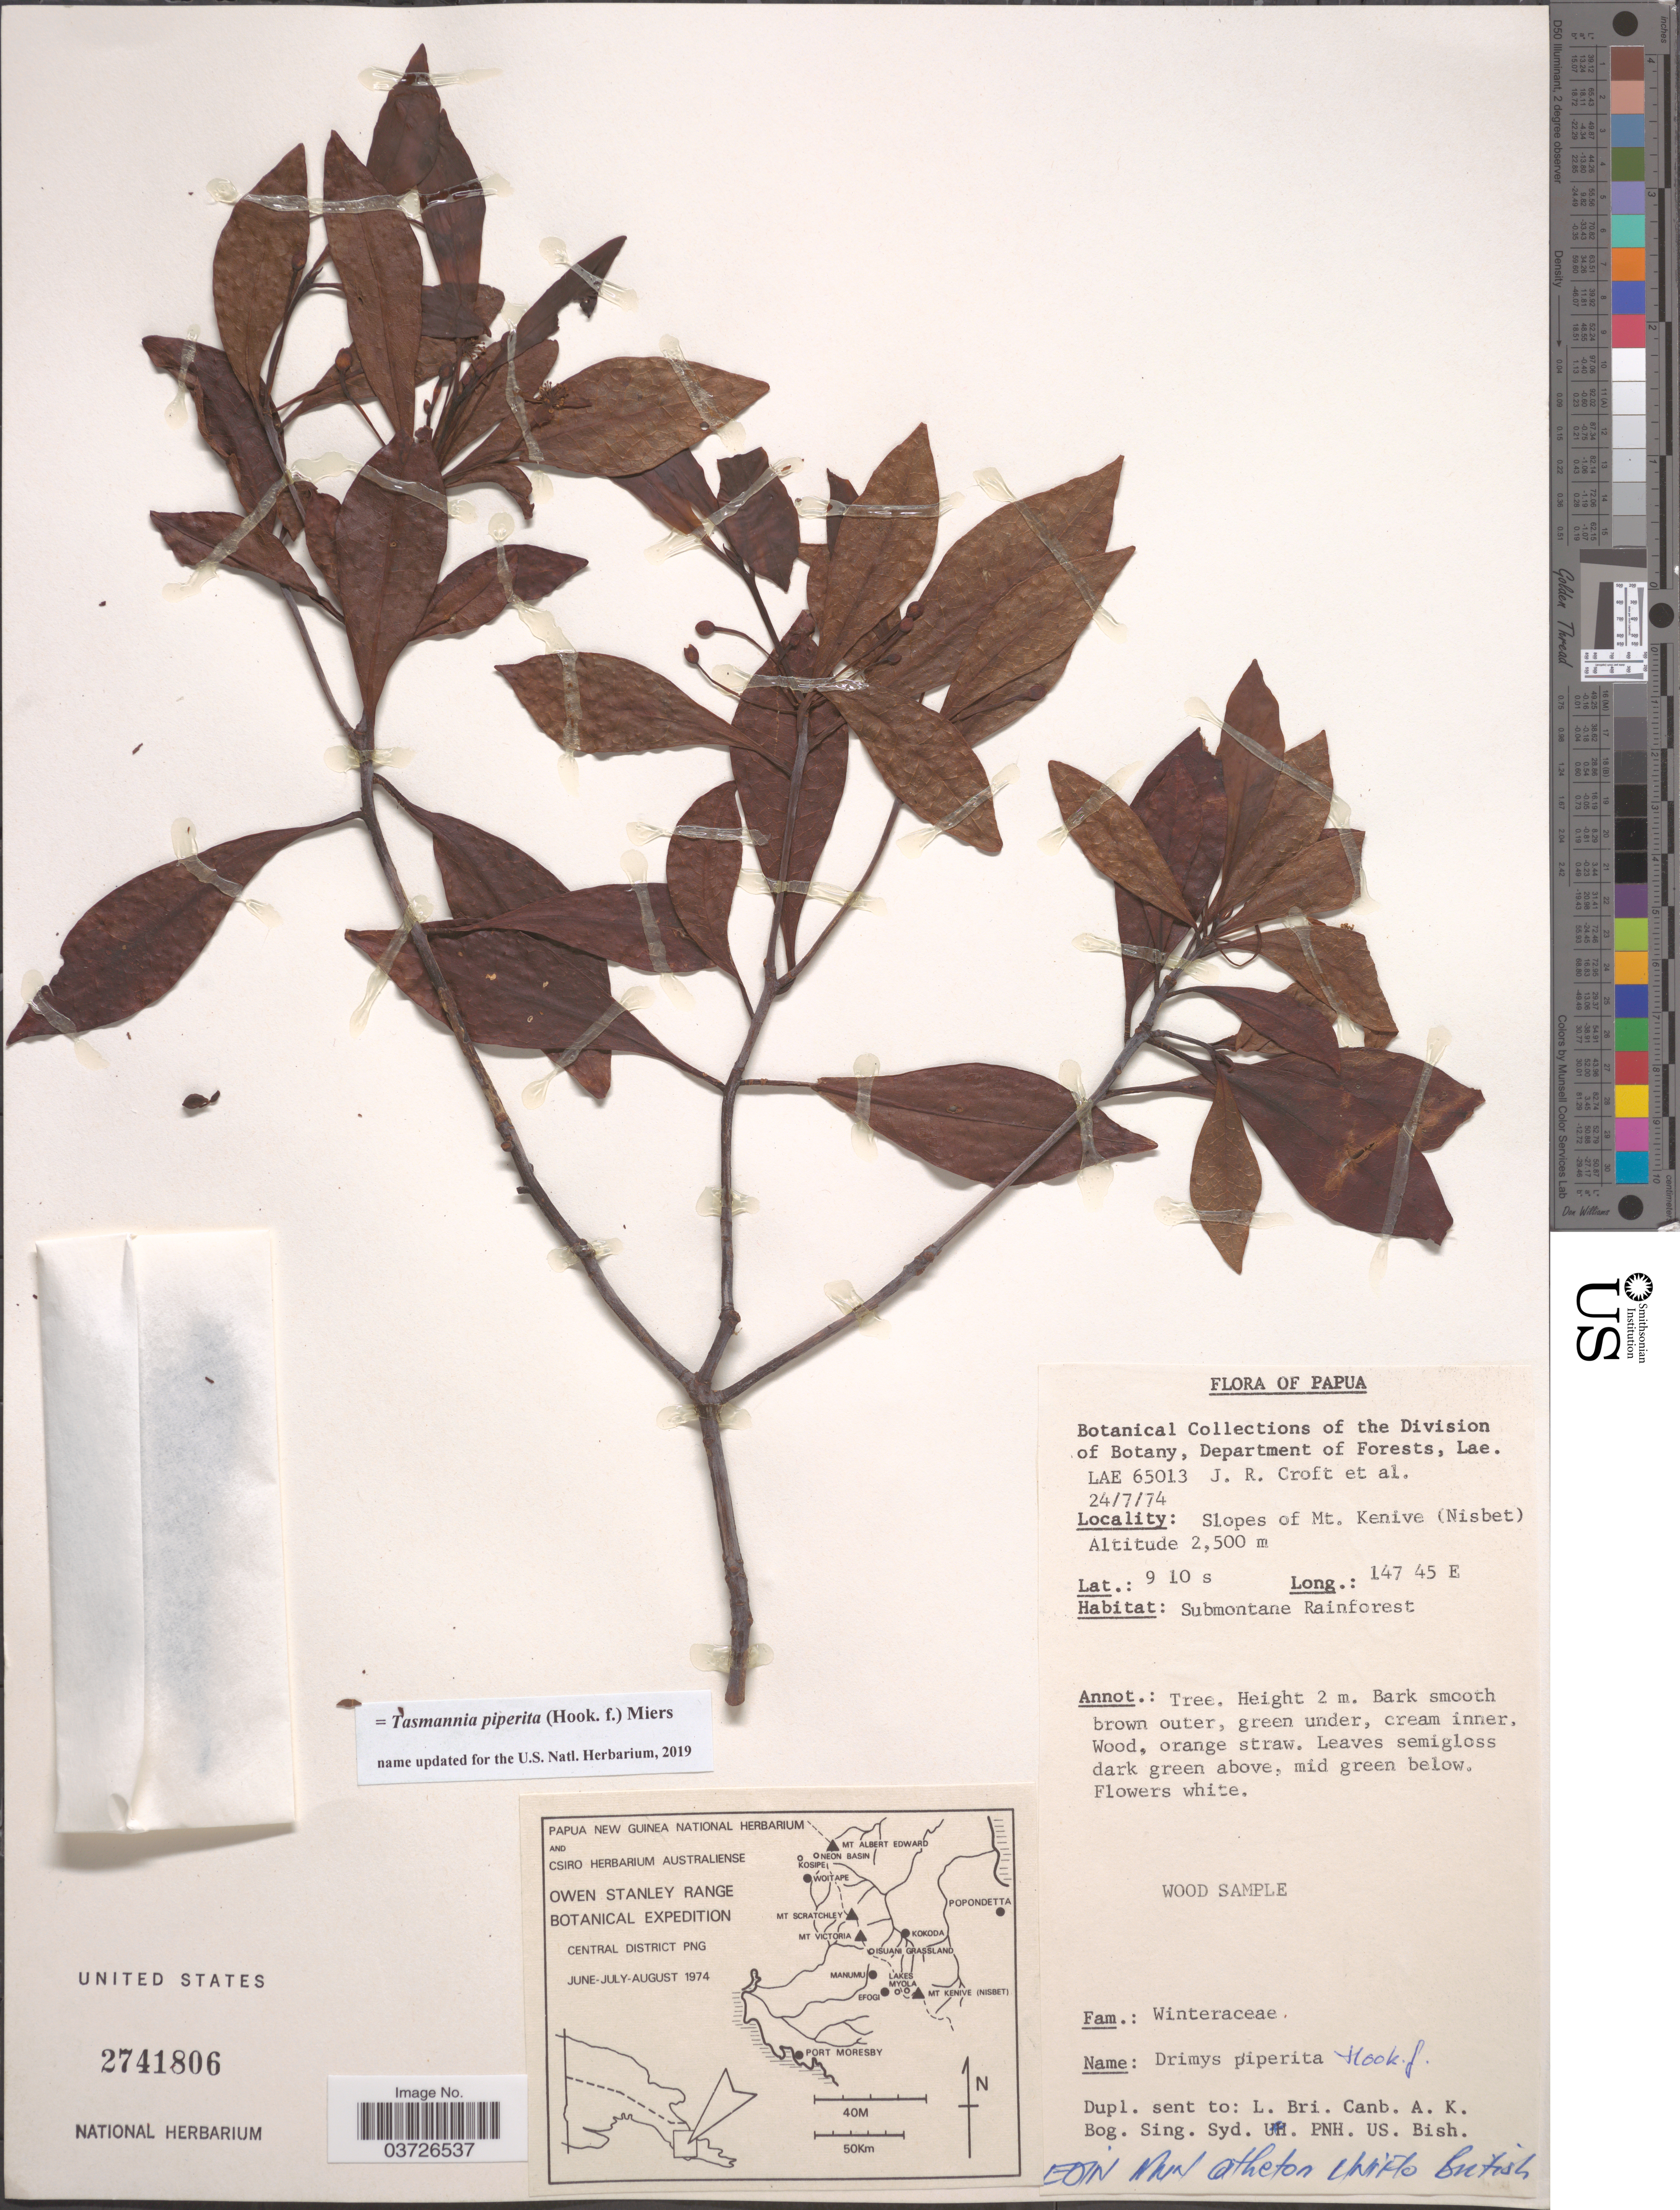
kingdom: Plantae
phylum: Tracheophyta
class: Magnoliopsida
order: Canellales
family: Winteraceae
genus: Tasmannia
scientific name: Tasmannia piperita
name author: (Hook. f.) Miers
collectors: J. R. Croft & et al.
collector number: LAE65013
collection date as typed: Transcribed d/m/y: 24/7/74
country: Indonesia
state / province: Papua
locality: Slopes of Mt. Kenive (Nisbet).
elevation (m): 2500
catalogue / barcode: US 2741806